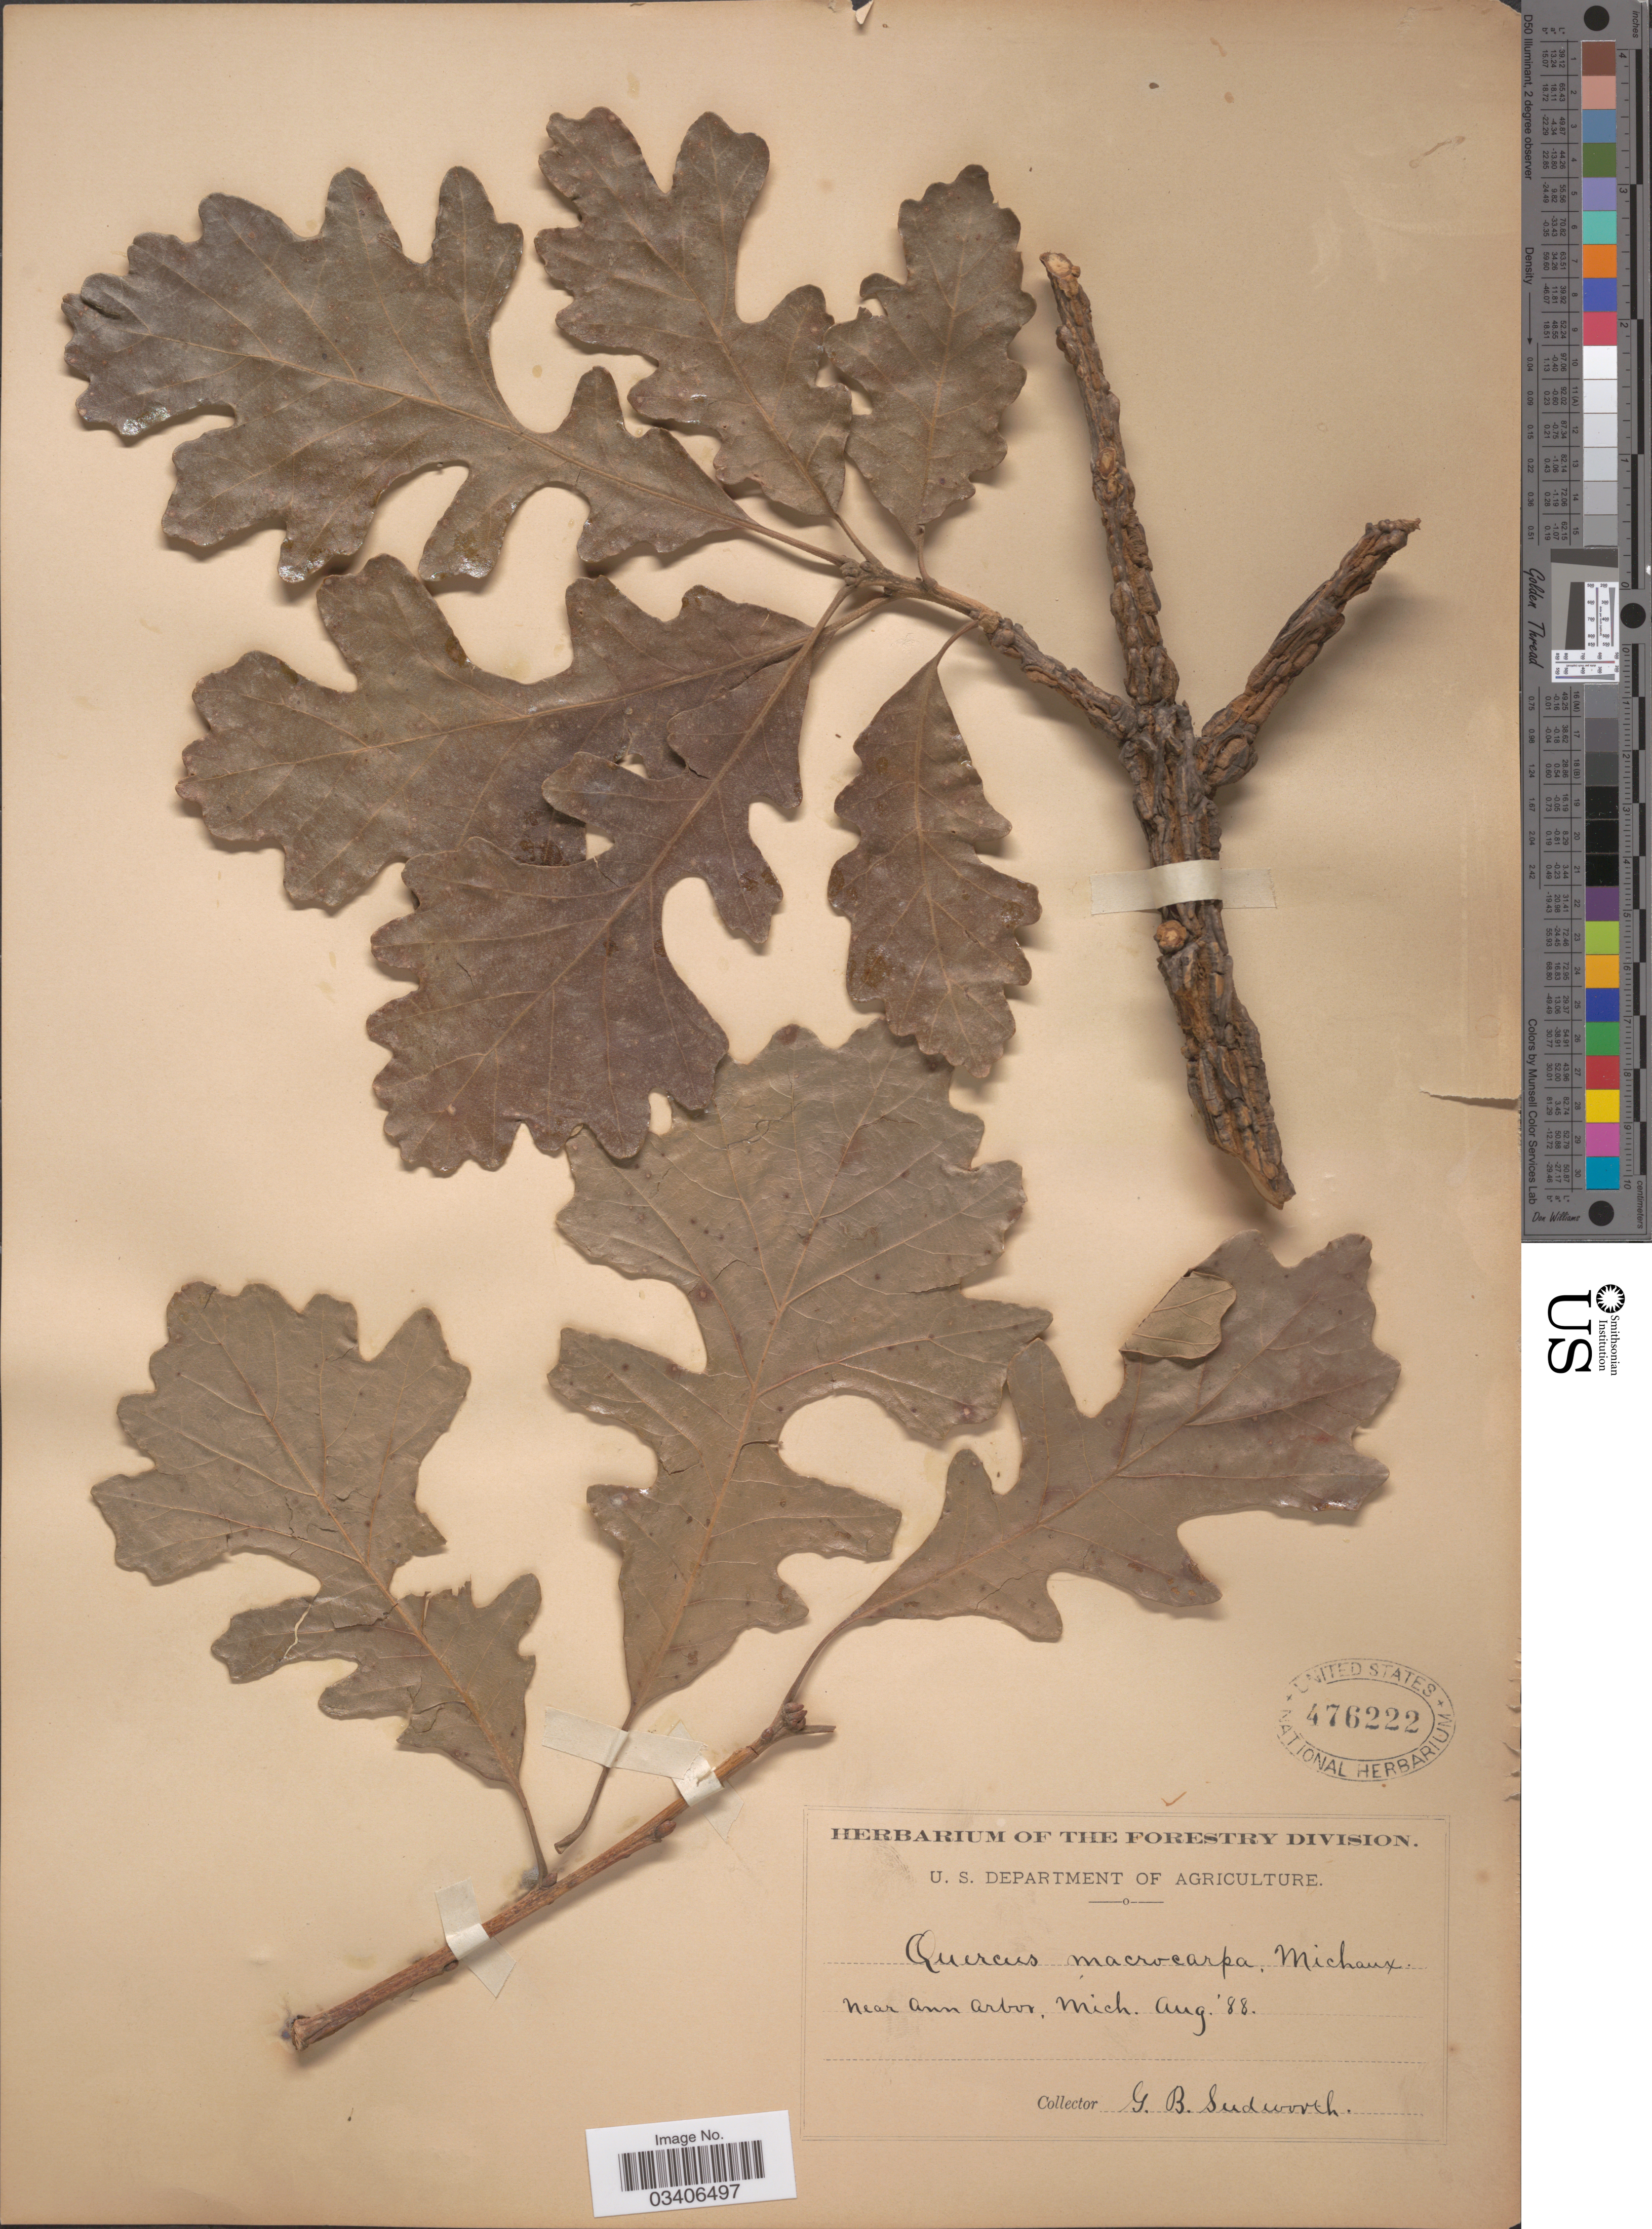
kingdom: Plantae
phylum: Tracheophyta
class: Magnoliopsida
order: Fagales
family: Fagaceae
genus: Quercus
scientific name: Quercus macrocarpa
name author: Michx.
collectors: G. B. Sudworth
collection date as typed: Transcribed d/m/y: /8/88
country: United States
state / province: Michigan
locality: Near Ann Arbor.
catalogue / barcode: US 476222